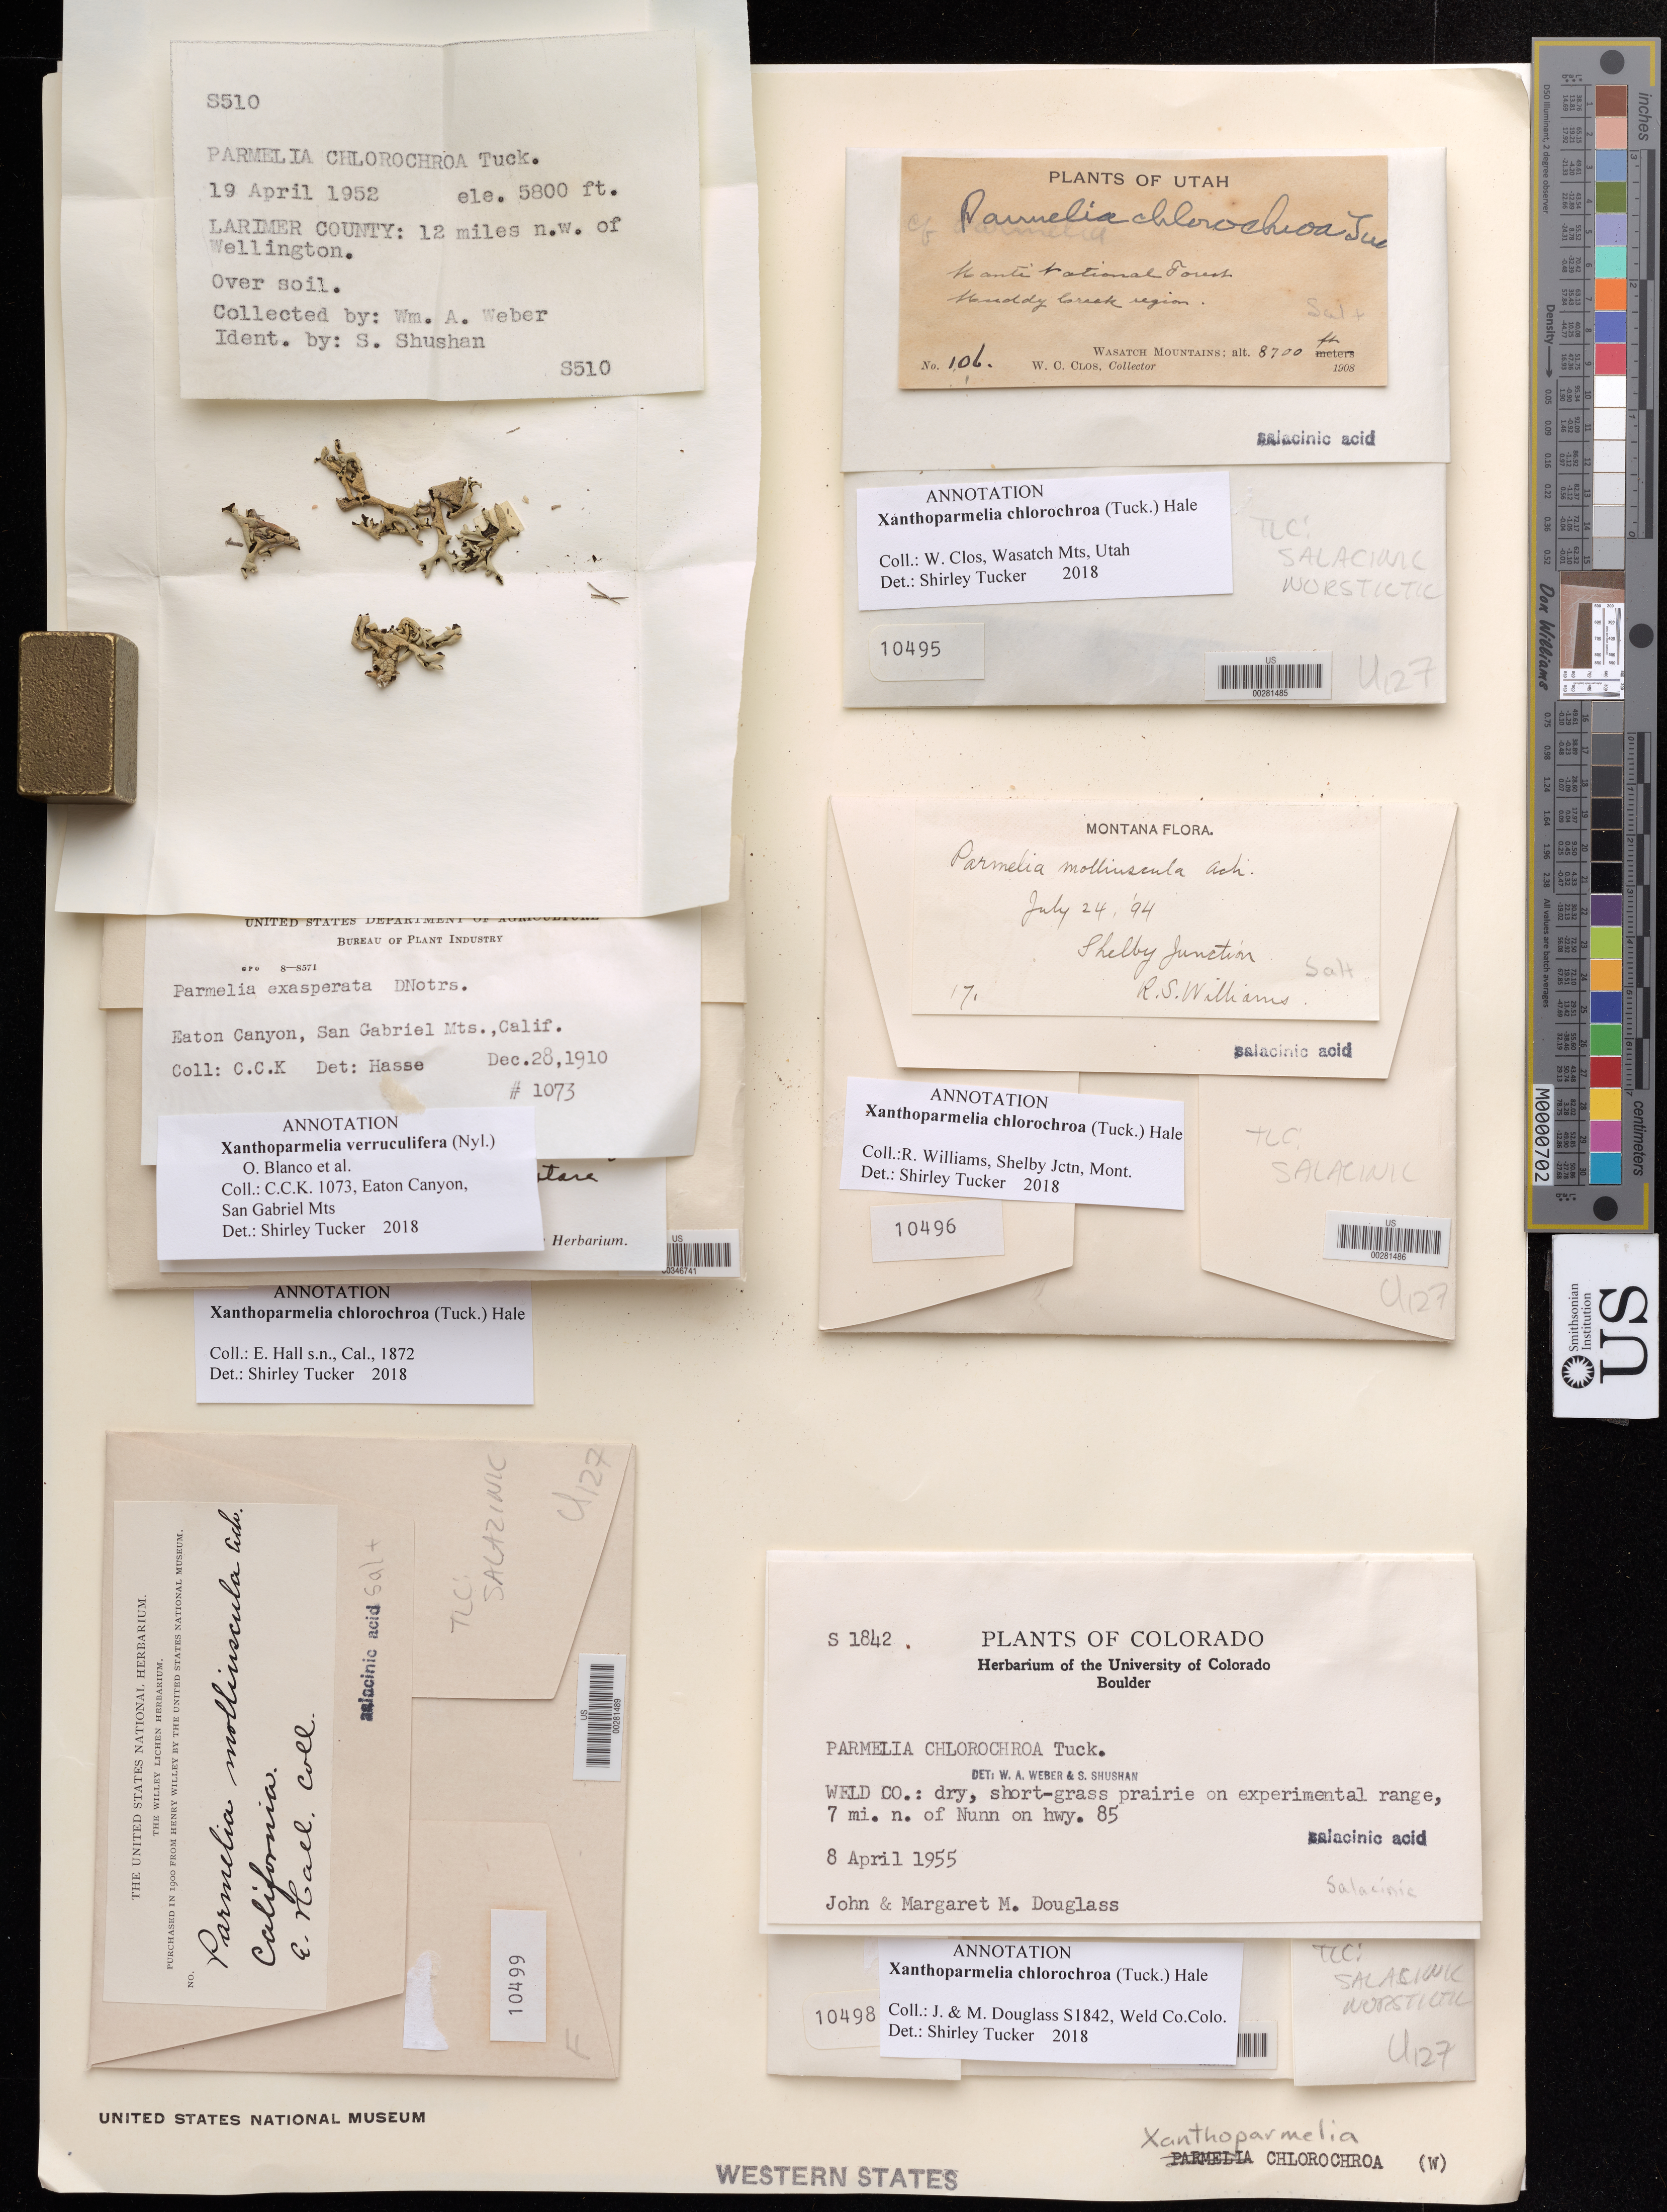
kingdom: Fungi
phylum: Ascomycota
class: Lecanoromycetes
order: Lecanorales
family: Parmeliaceae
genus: Xanthoparmelia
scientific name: Xanthoparmelia chlorochroa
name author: (Tuck.) Hale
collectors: S. Shushan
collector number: S510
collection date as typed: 19 Apr 1952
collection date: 1952-04-19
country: United States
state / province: Colorado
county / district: Larimer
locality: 12 mi nw of wellington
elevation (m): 1768